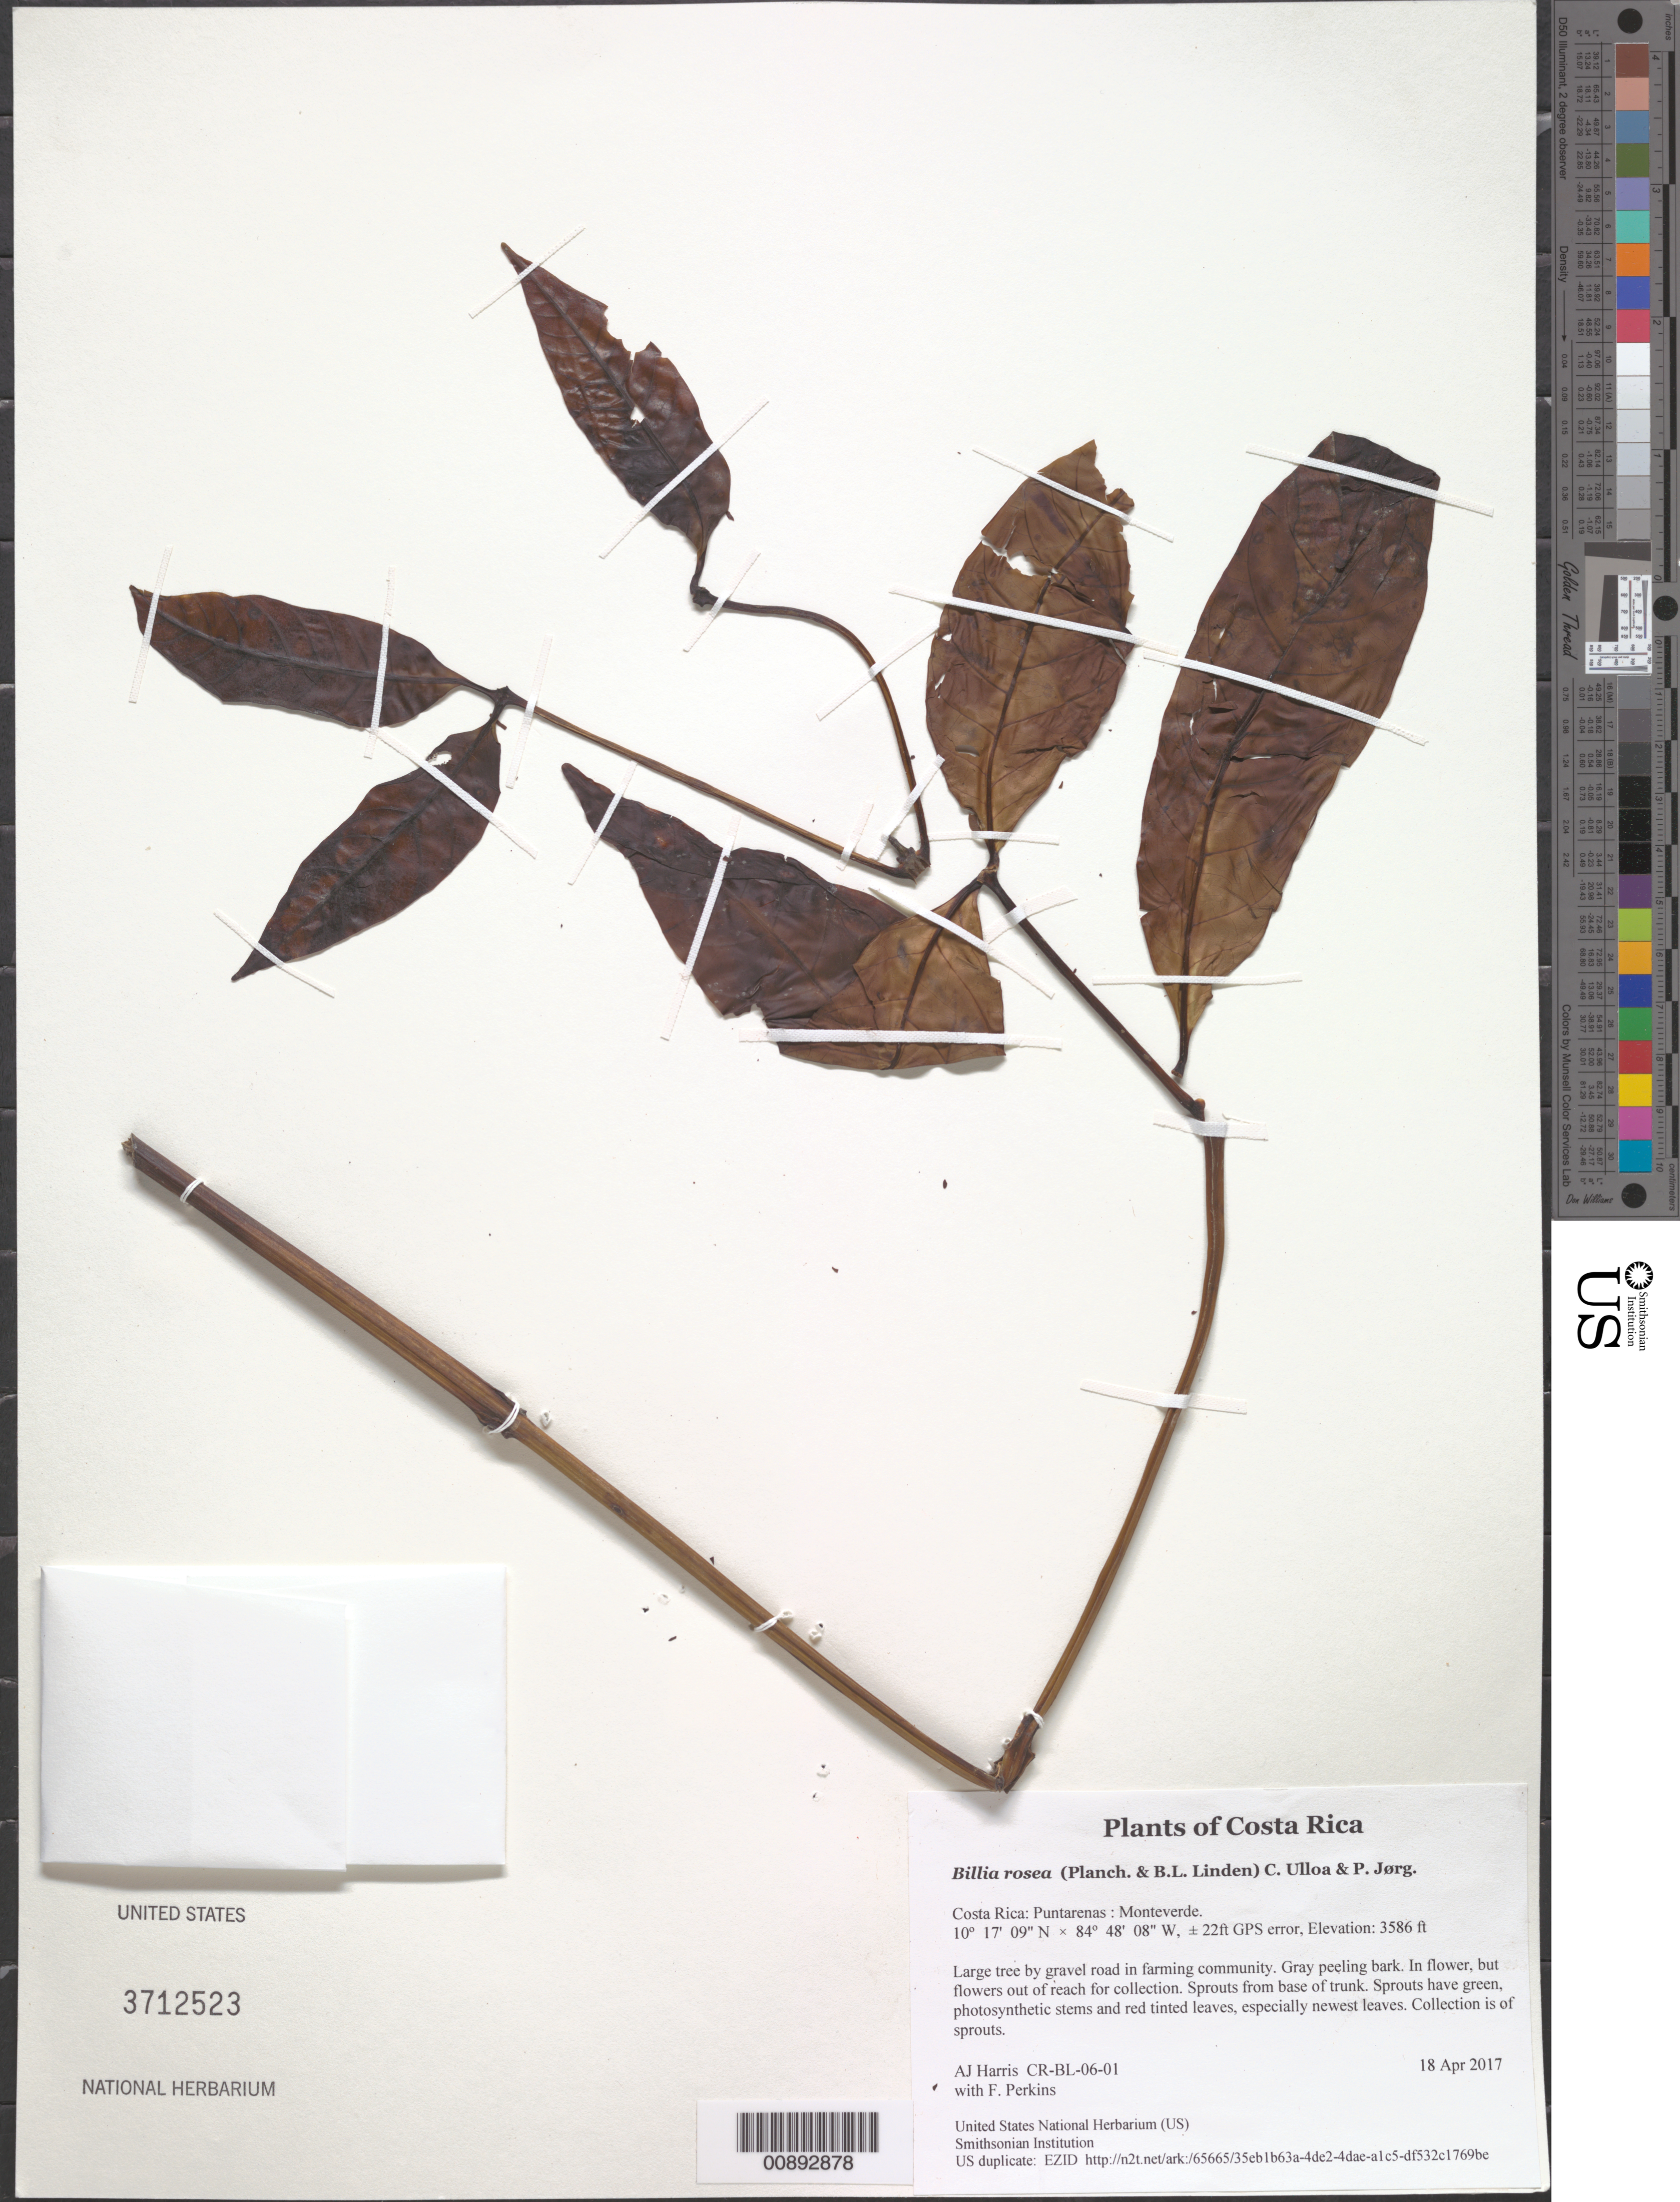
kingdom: Plantae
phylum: Tracheophyta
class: Magnoliopsida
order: Sapindales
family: Sapindaceae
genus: Billia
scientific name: Billia rosea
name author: (Planch. & Linden) C. Ulloa & P.M. Jørg.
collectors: A. J. Harris & F. Perkins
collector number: CR-BL-06-01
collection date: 2017-04-18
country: Costa Rica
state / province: Puntarenas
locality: Monteverde.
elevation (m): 1093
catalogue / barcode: US 3712523